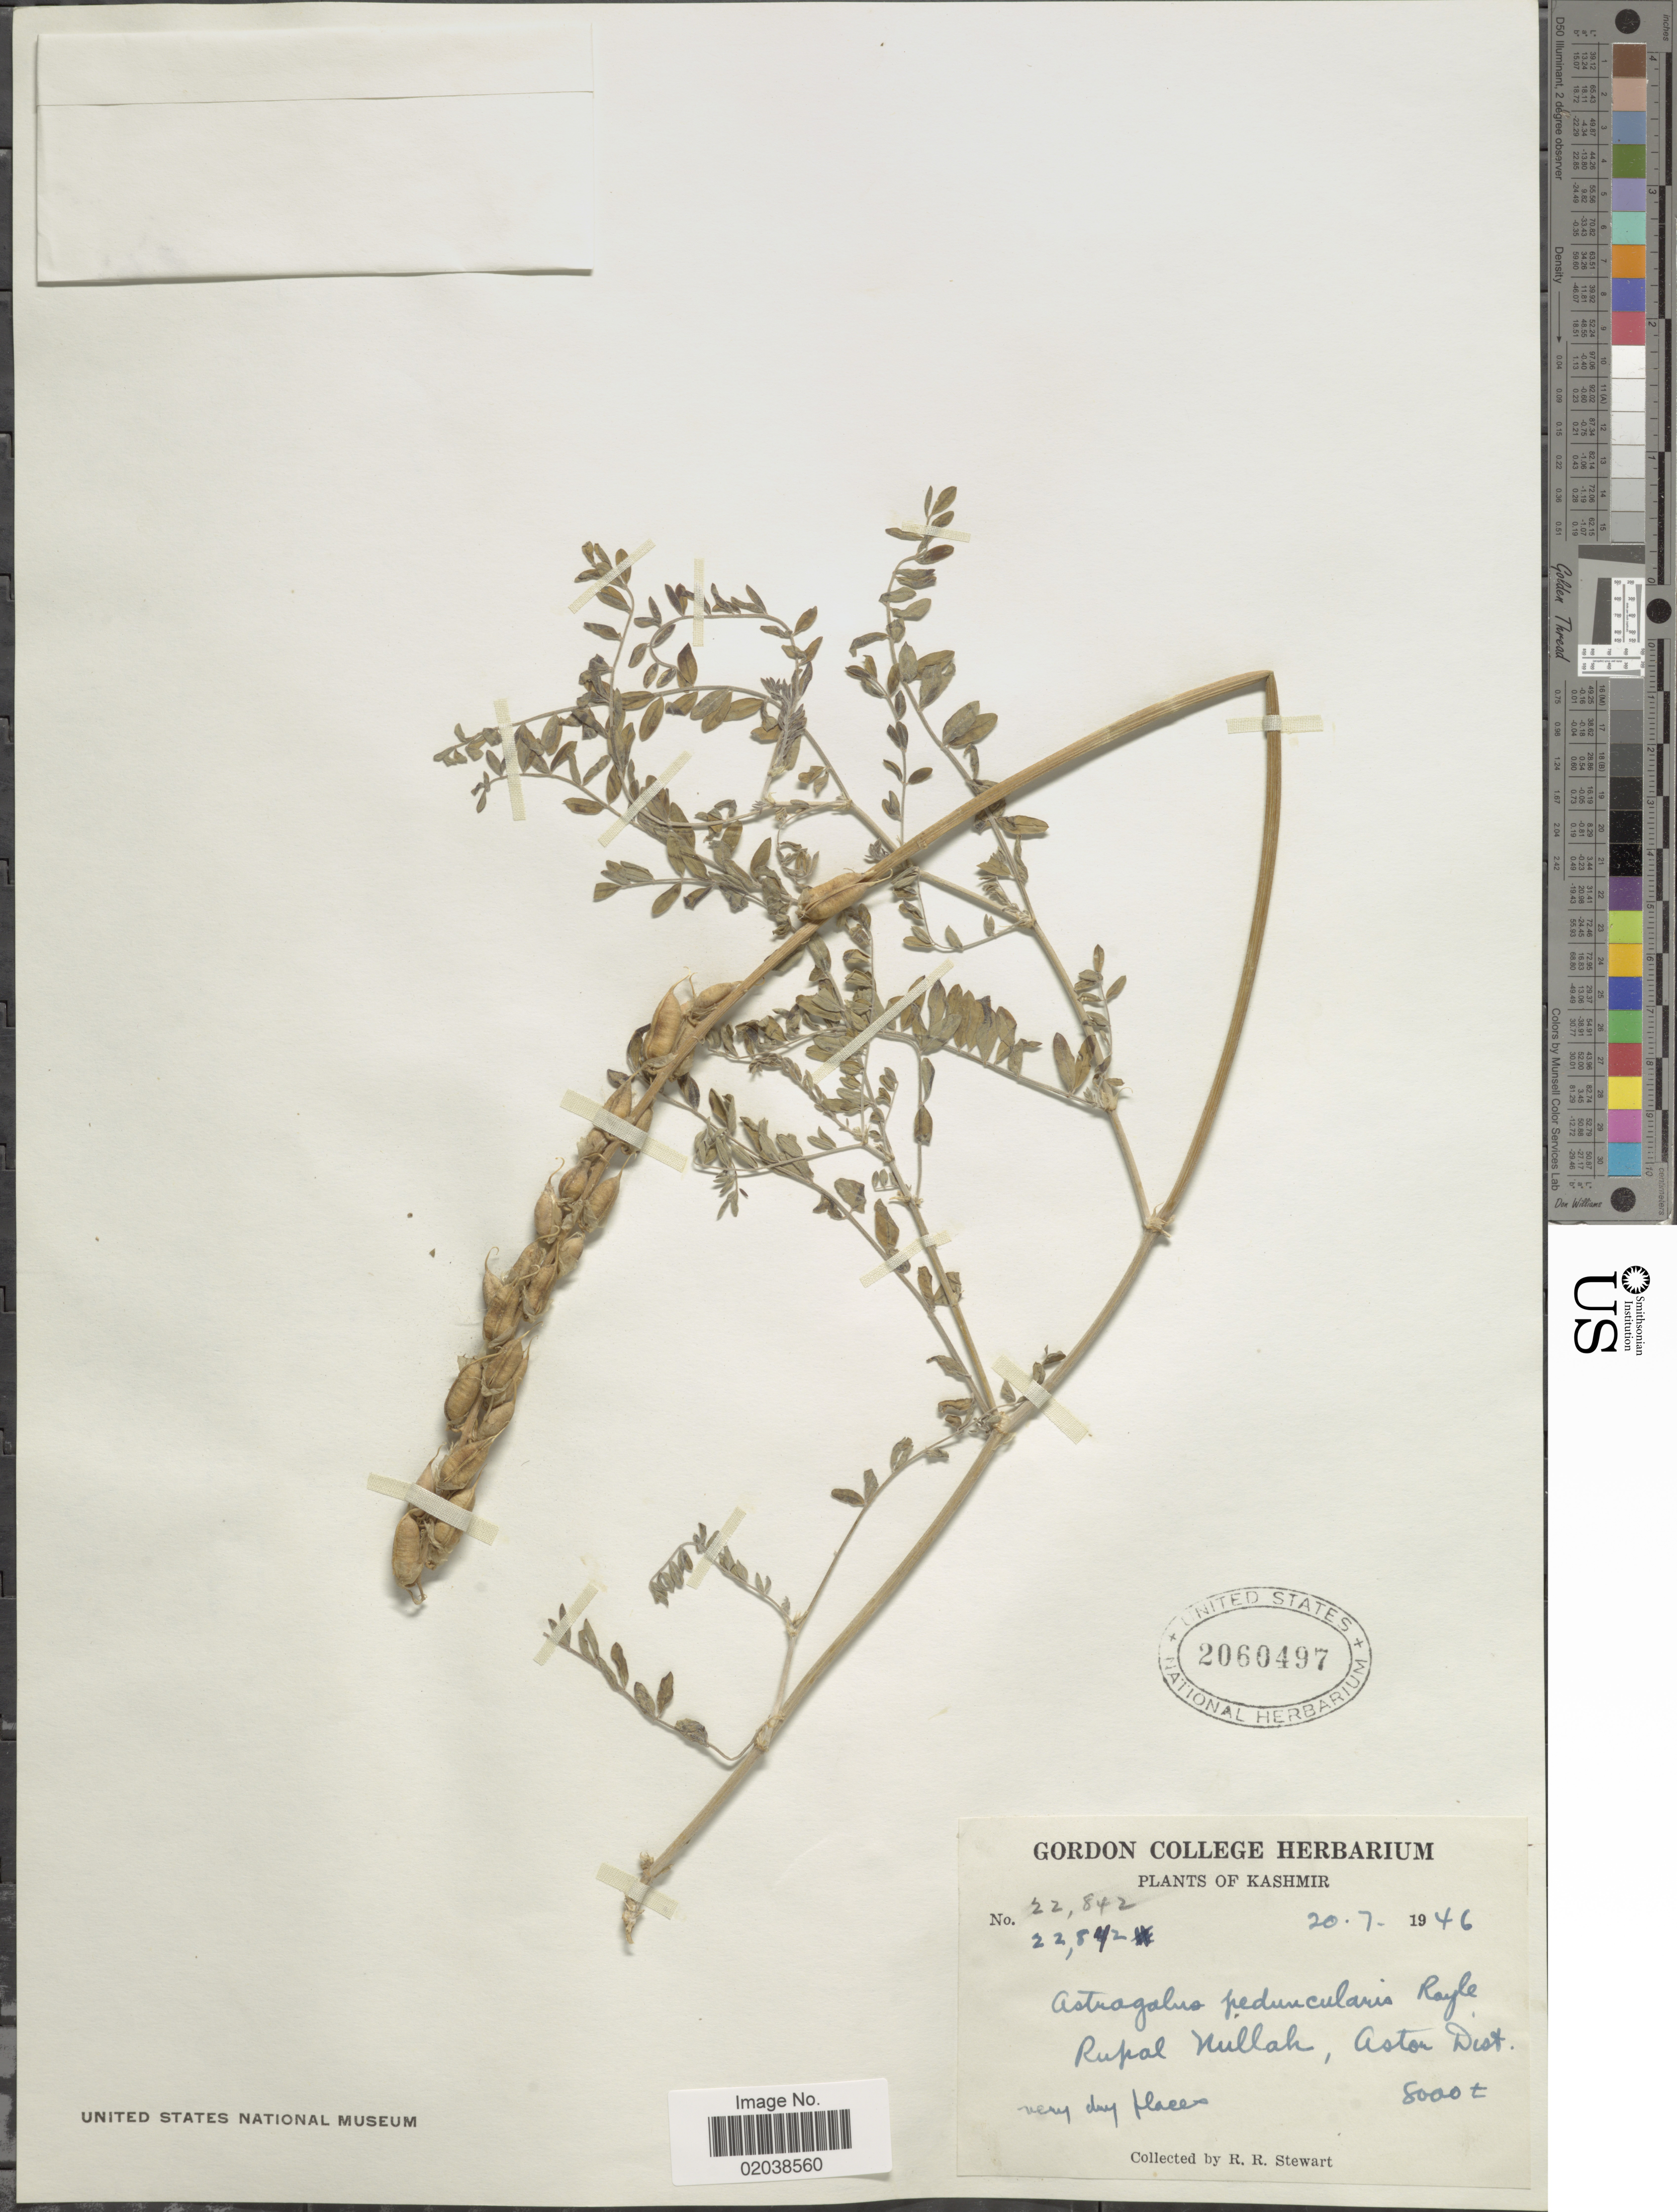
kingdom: Plantae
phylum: Tracheophyta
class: Magnoliopsida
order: Fabales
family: Fabaceae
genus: Astragalus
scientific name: Astragalus peduncularis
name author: Royle ex Benth.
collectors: R. R. Stewart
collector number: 22842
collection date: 1946-07-20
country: Pakistan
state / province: Gilgit-Baltistan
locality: Kashmir. Rupal Nullah, Astor Dist.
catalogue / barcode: US 2060497